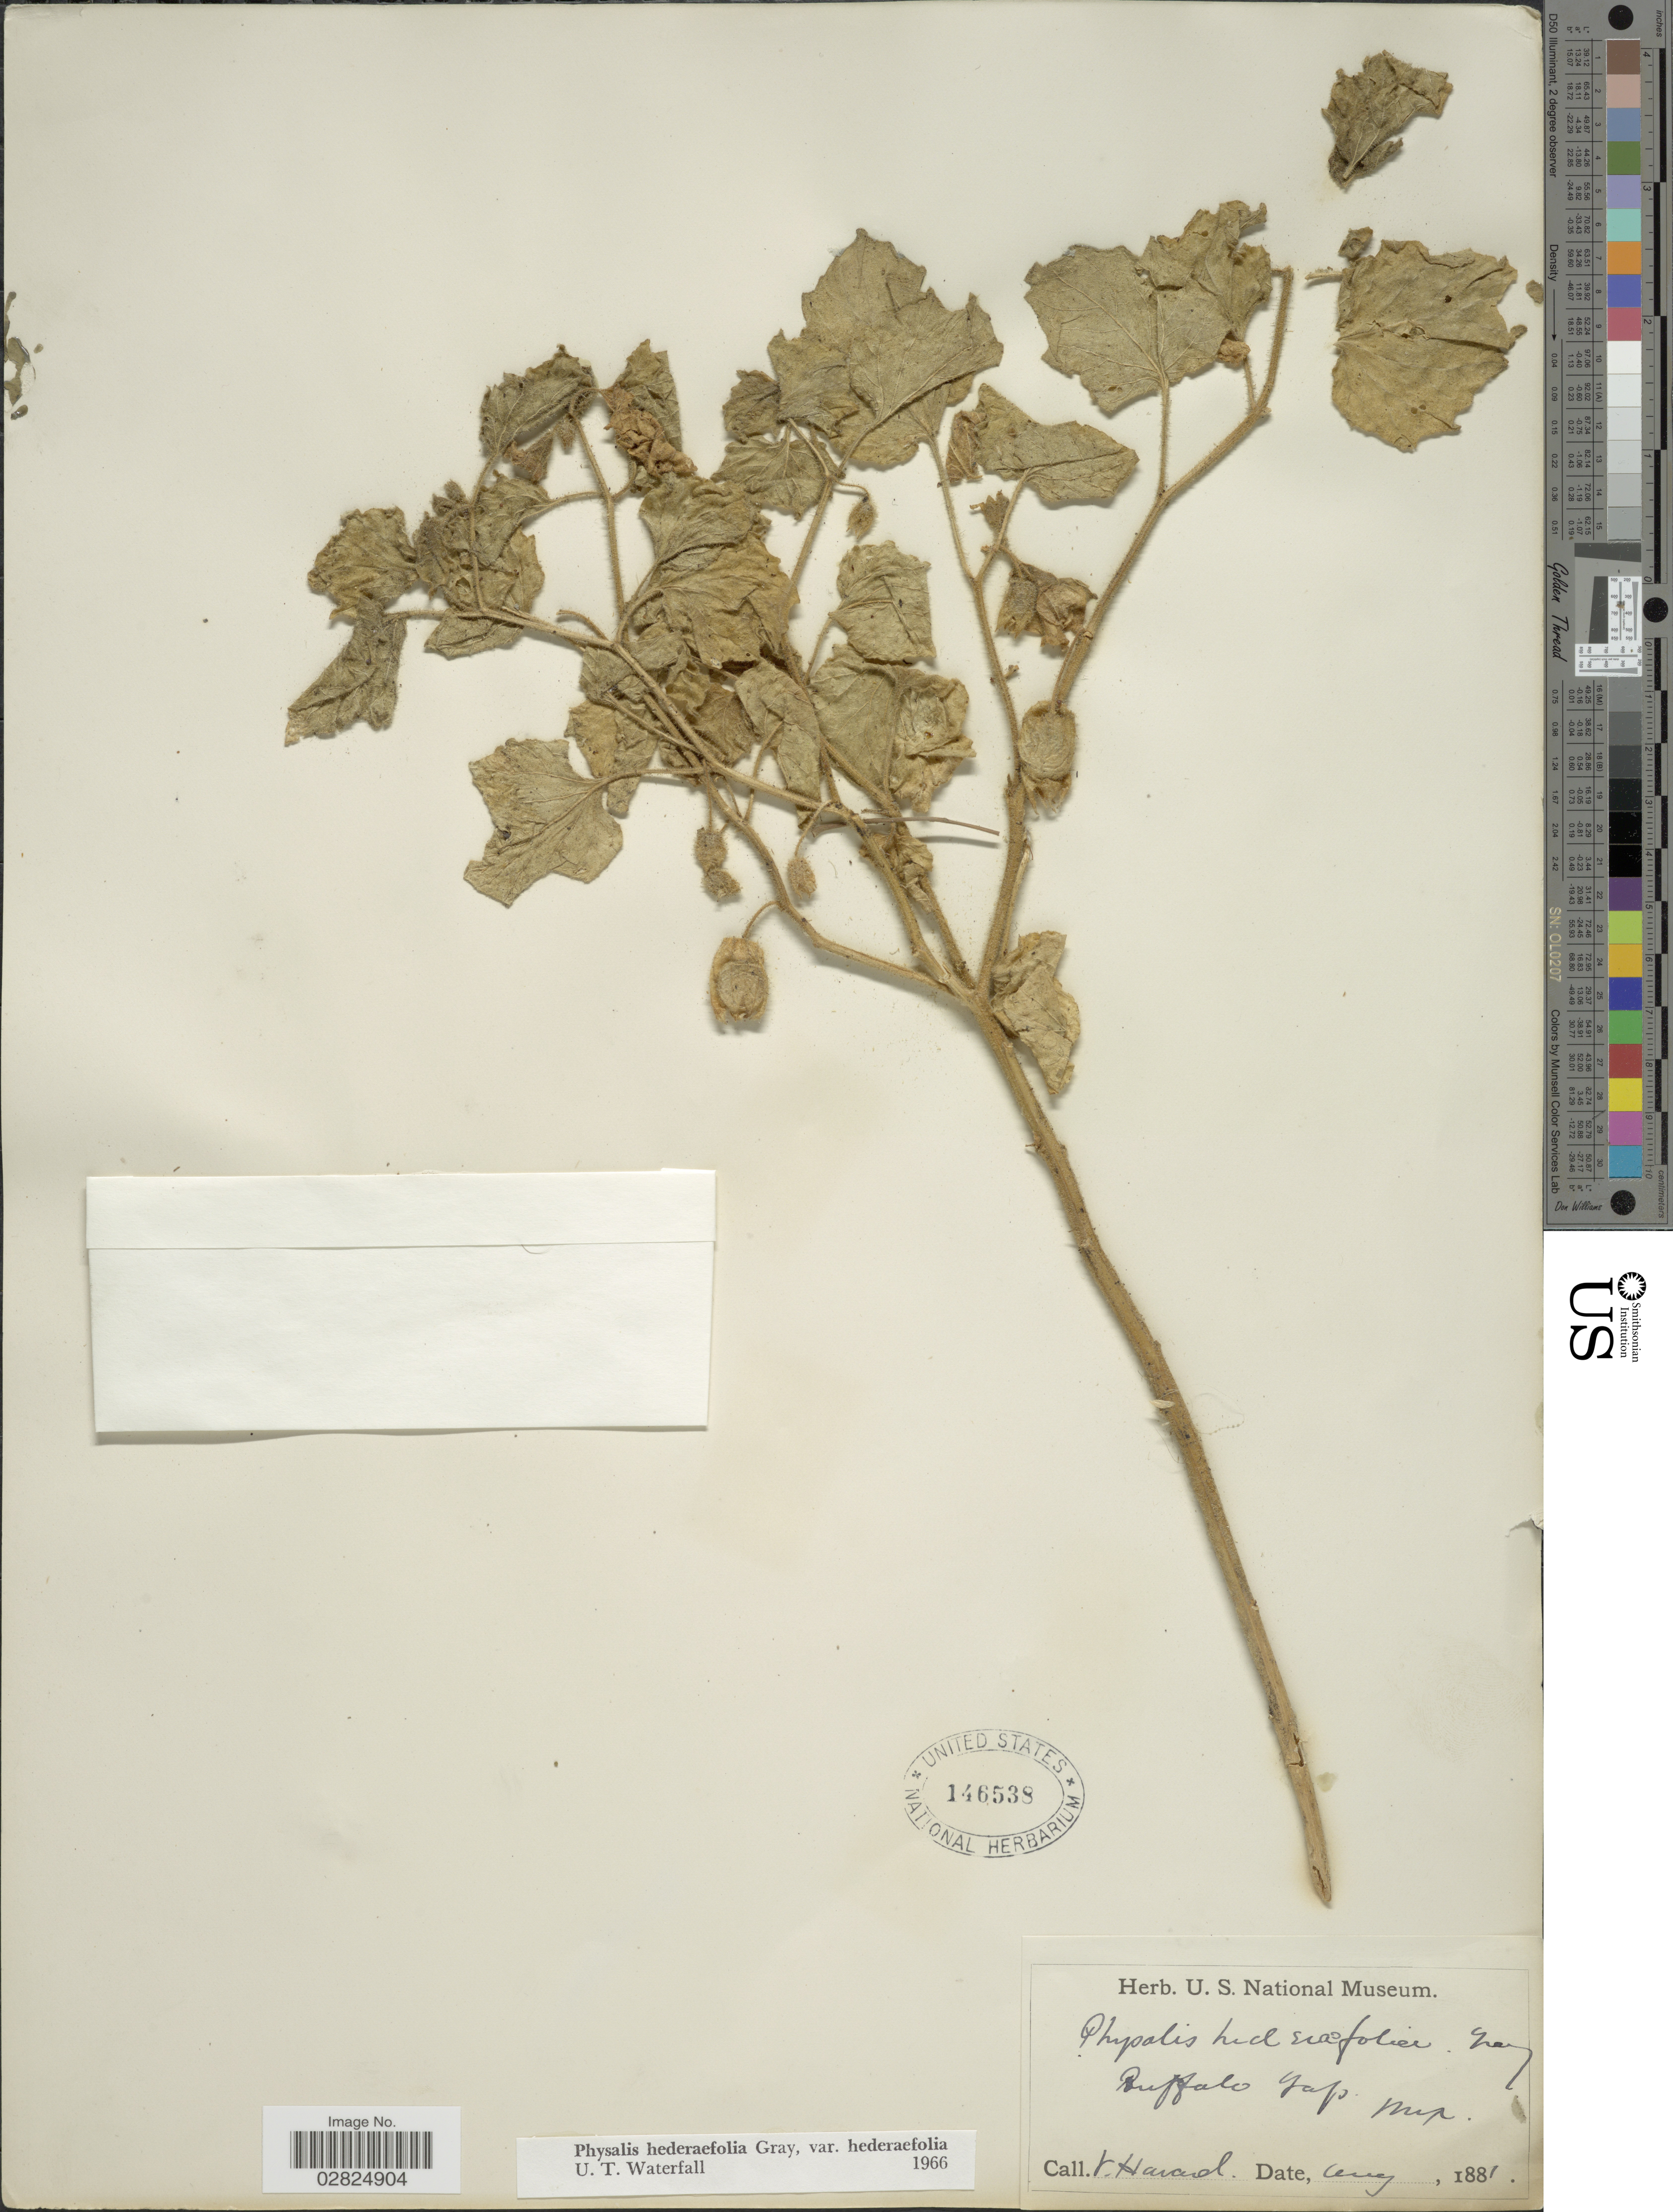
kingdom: Plantae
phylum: Tracheophyta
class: Magnoliopsida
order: Solanales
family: Solanaceae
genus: Physalis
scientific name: Physalis hederifolia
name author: A. Gray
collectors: V. Havard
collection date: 1881-08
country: Mexico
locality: Buffalo Gap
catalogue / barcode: US 146538